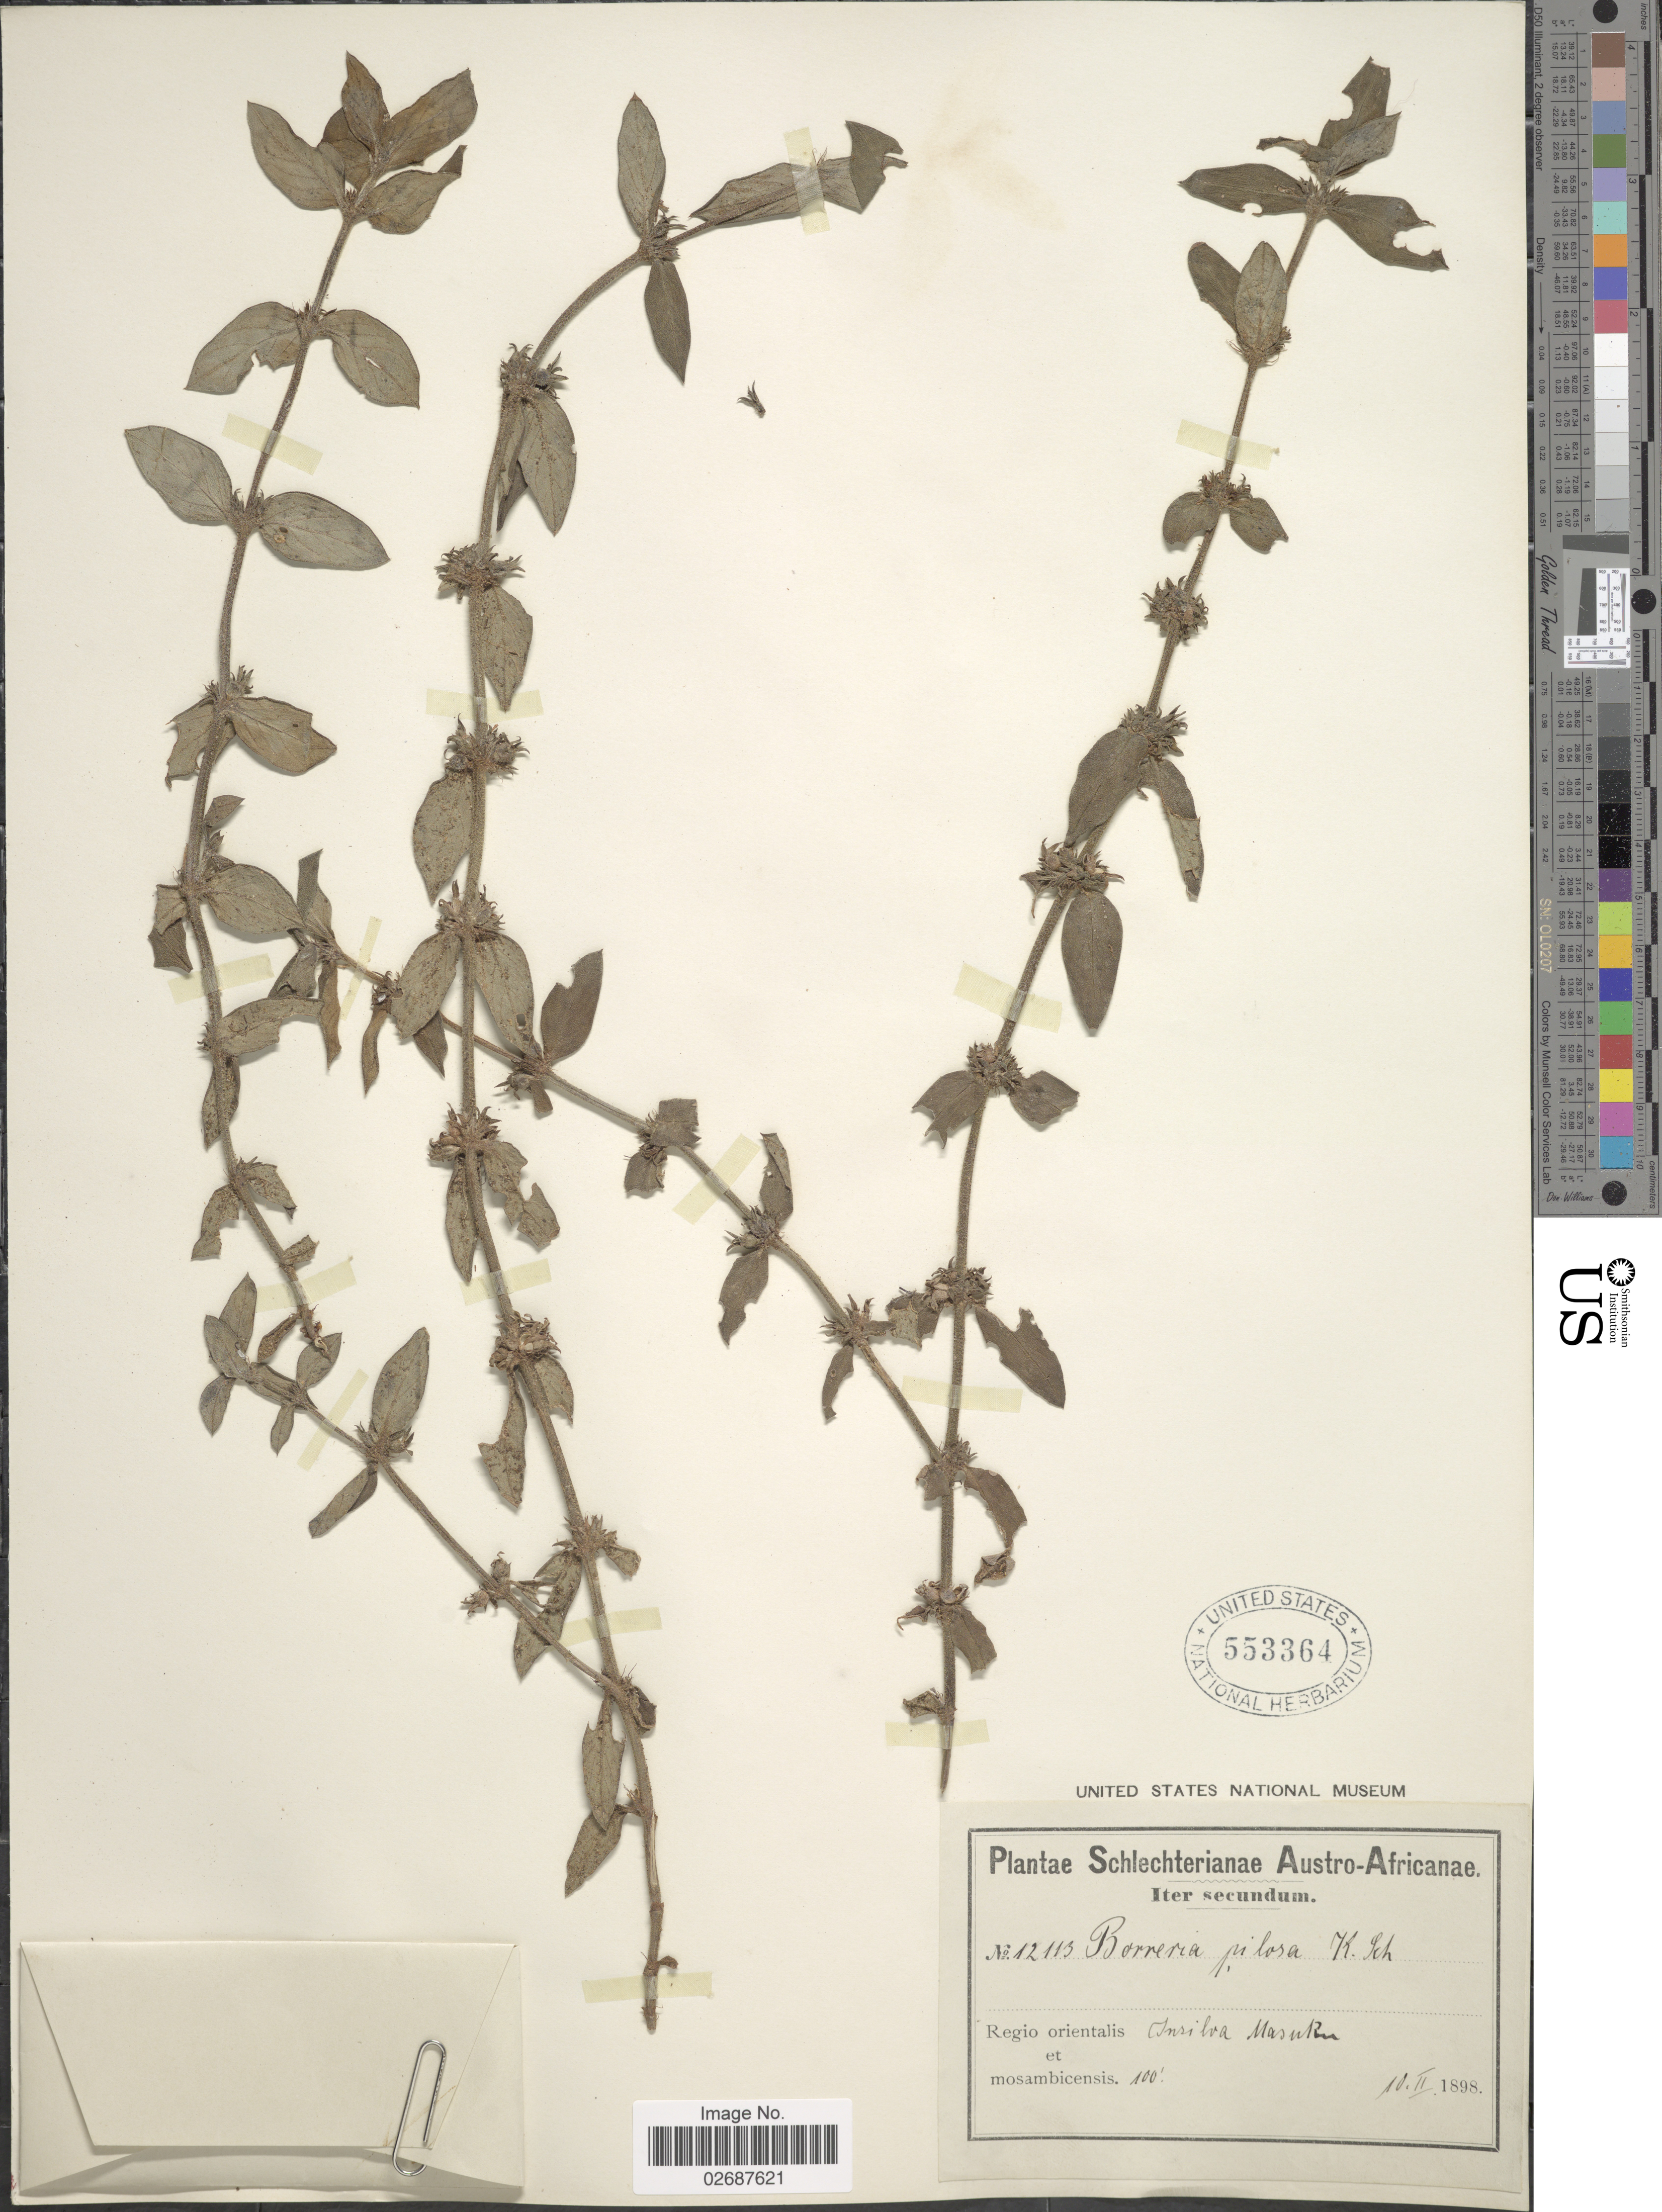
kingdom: Plantae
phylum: Tracheophyta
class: Magnoliopsida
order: Gentianales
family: Rubiaceae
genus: Borreria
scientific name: Borreria pilosa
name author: K. Schum.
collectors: Schlechter, --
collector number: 12113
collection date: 1898-02-10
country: Mozambique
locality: Austro-Africanae, Regio orientalis et mosambicensis, in silva Masuru.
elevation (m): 30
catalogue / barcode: US 553364